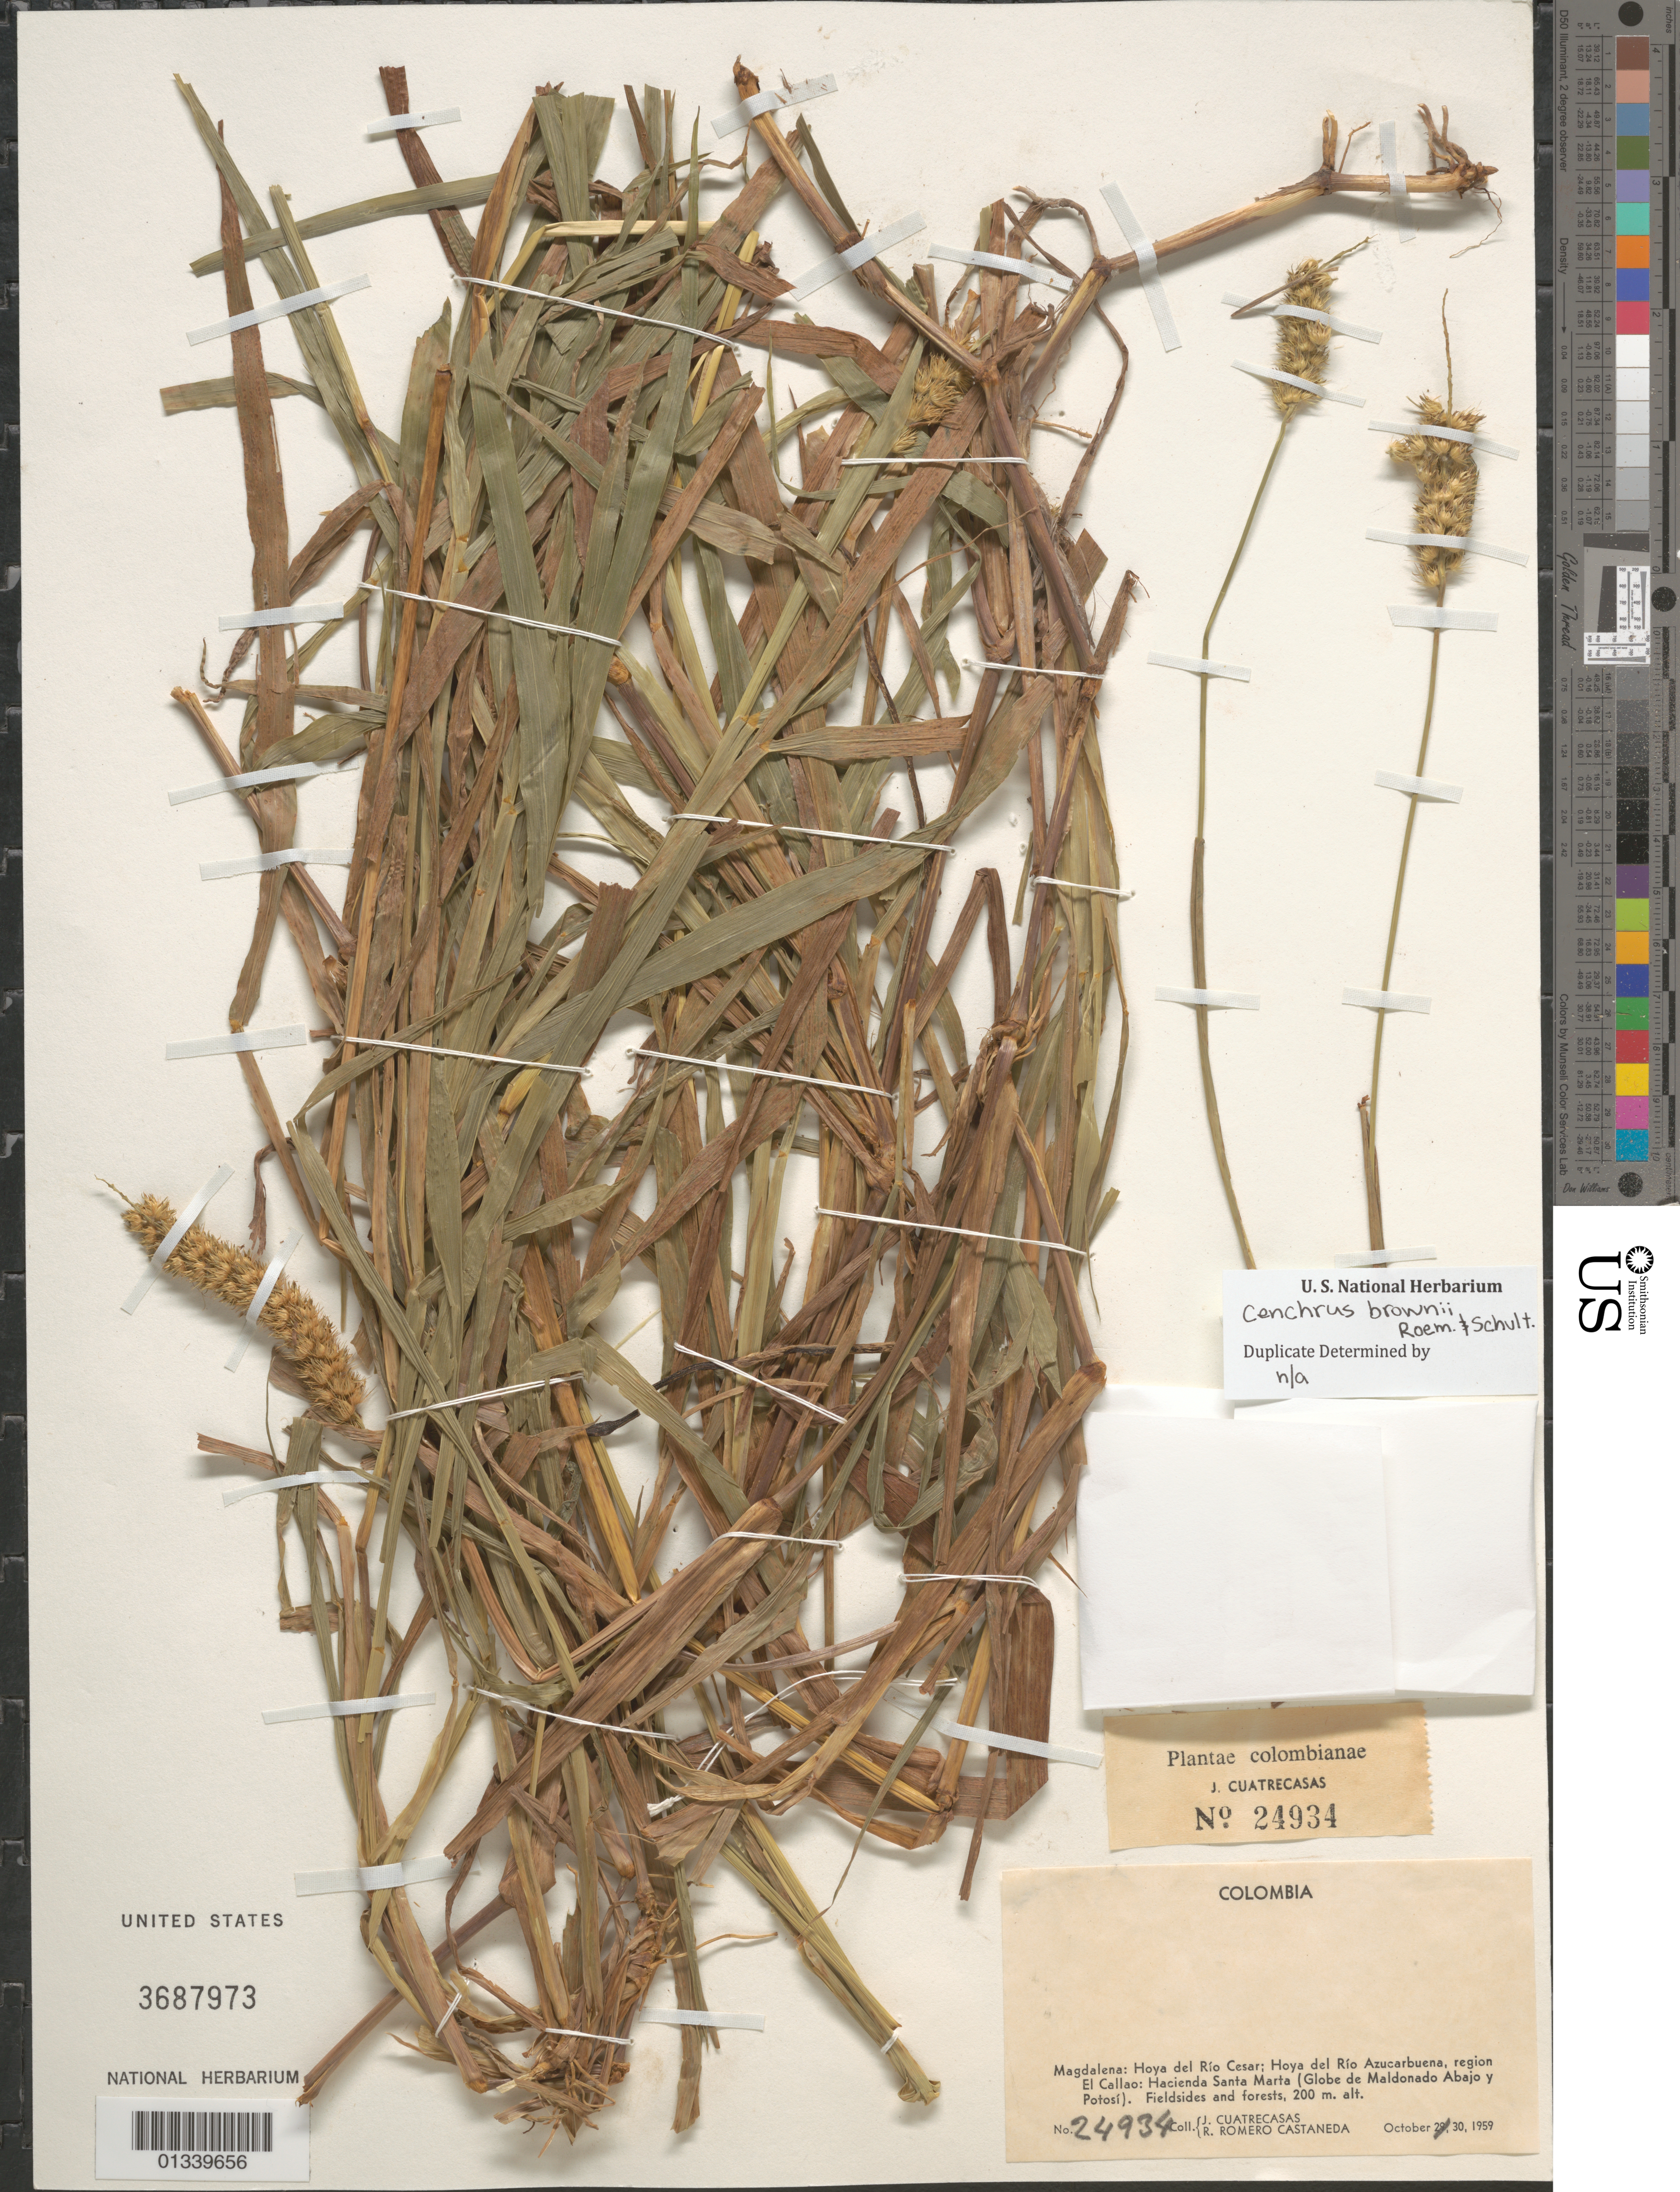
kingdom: Plantae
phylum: Tracheophyta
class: Liliopsida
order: Poales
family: Poaceae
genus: Cenchrus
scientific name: Cenchrus brownii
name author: Roem. & Schult.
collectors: J. Cuatrecasas & R. Romero Castañeda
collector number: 24934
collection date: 1959-10-30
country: Colombia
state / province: Magdalena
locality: Hoya de Rio Cesar; Hoya del Rio Azucarbuena, region El Caallao: Hacienda Santa Marta (Globe de Maldonado Abajo y Potosi).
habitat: Fieldsides and forests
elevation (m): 200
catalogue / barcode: US 3687973